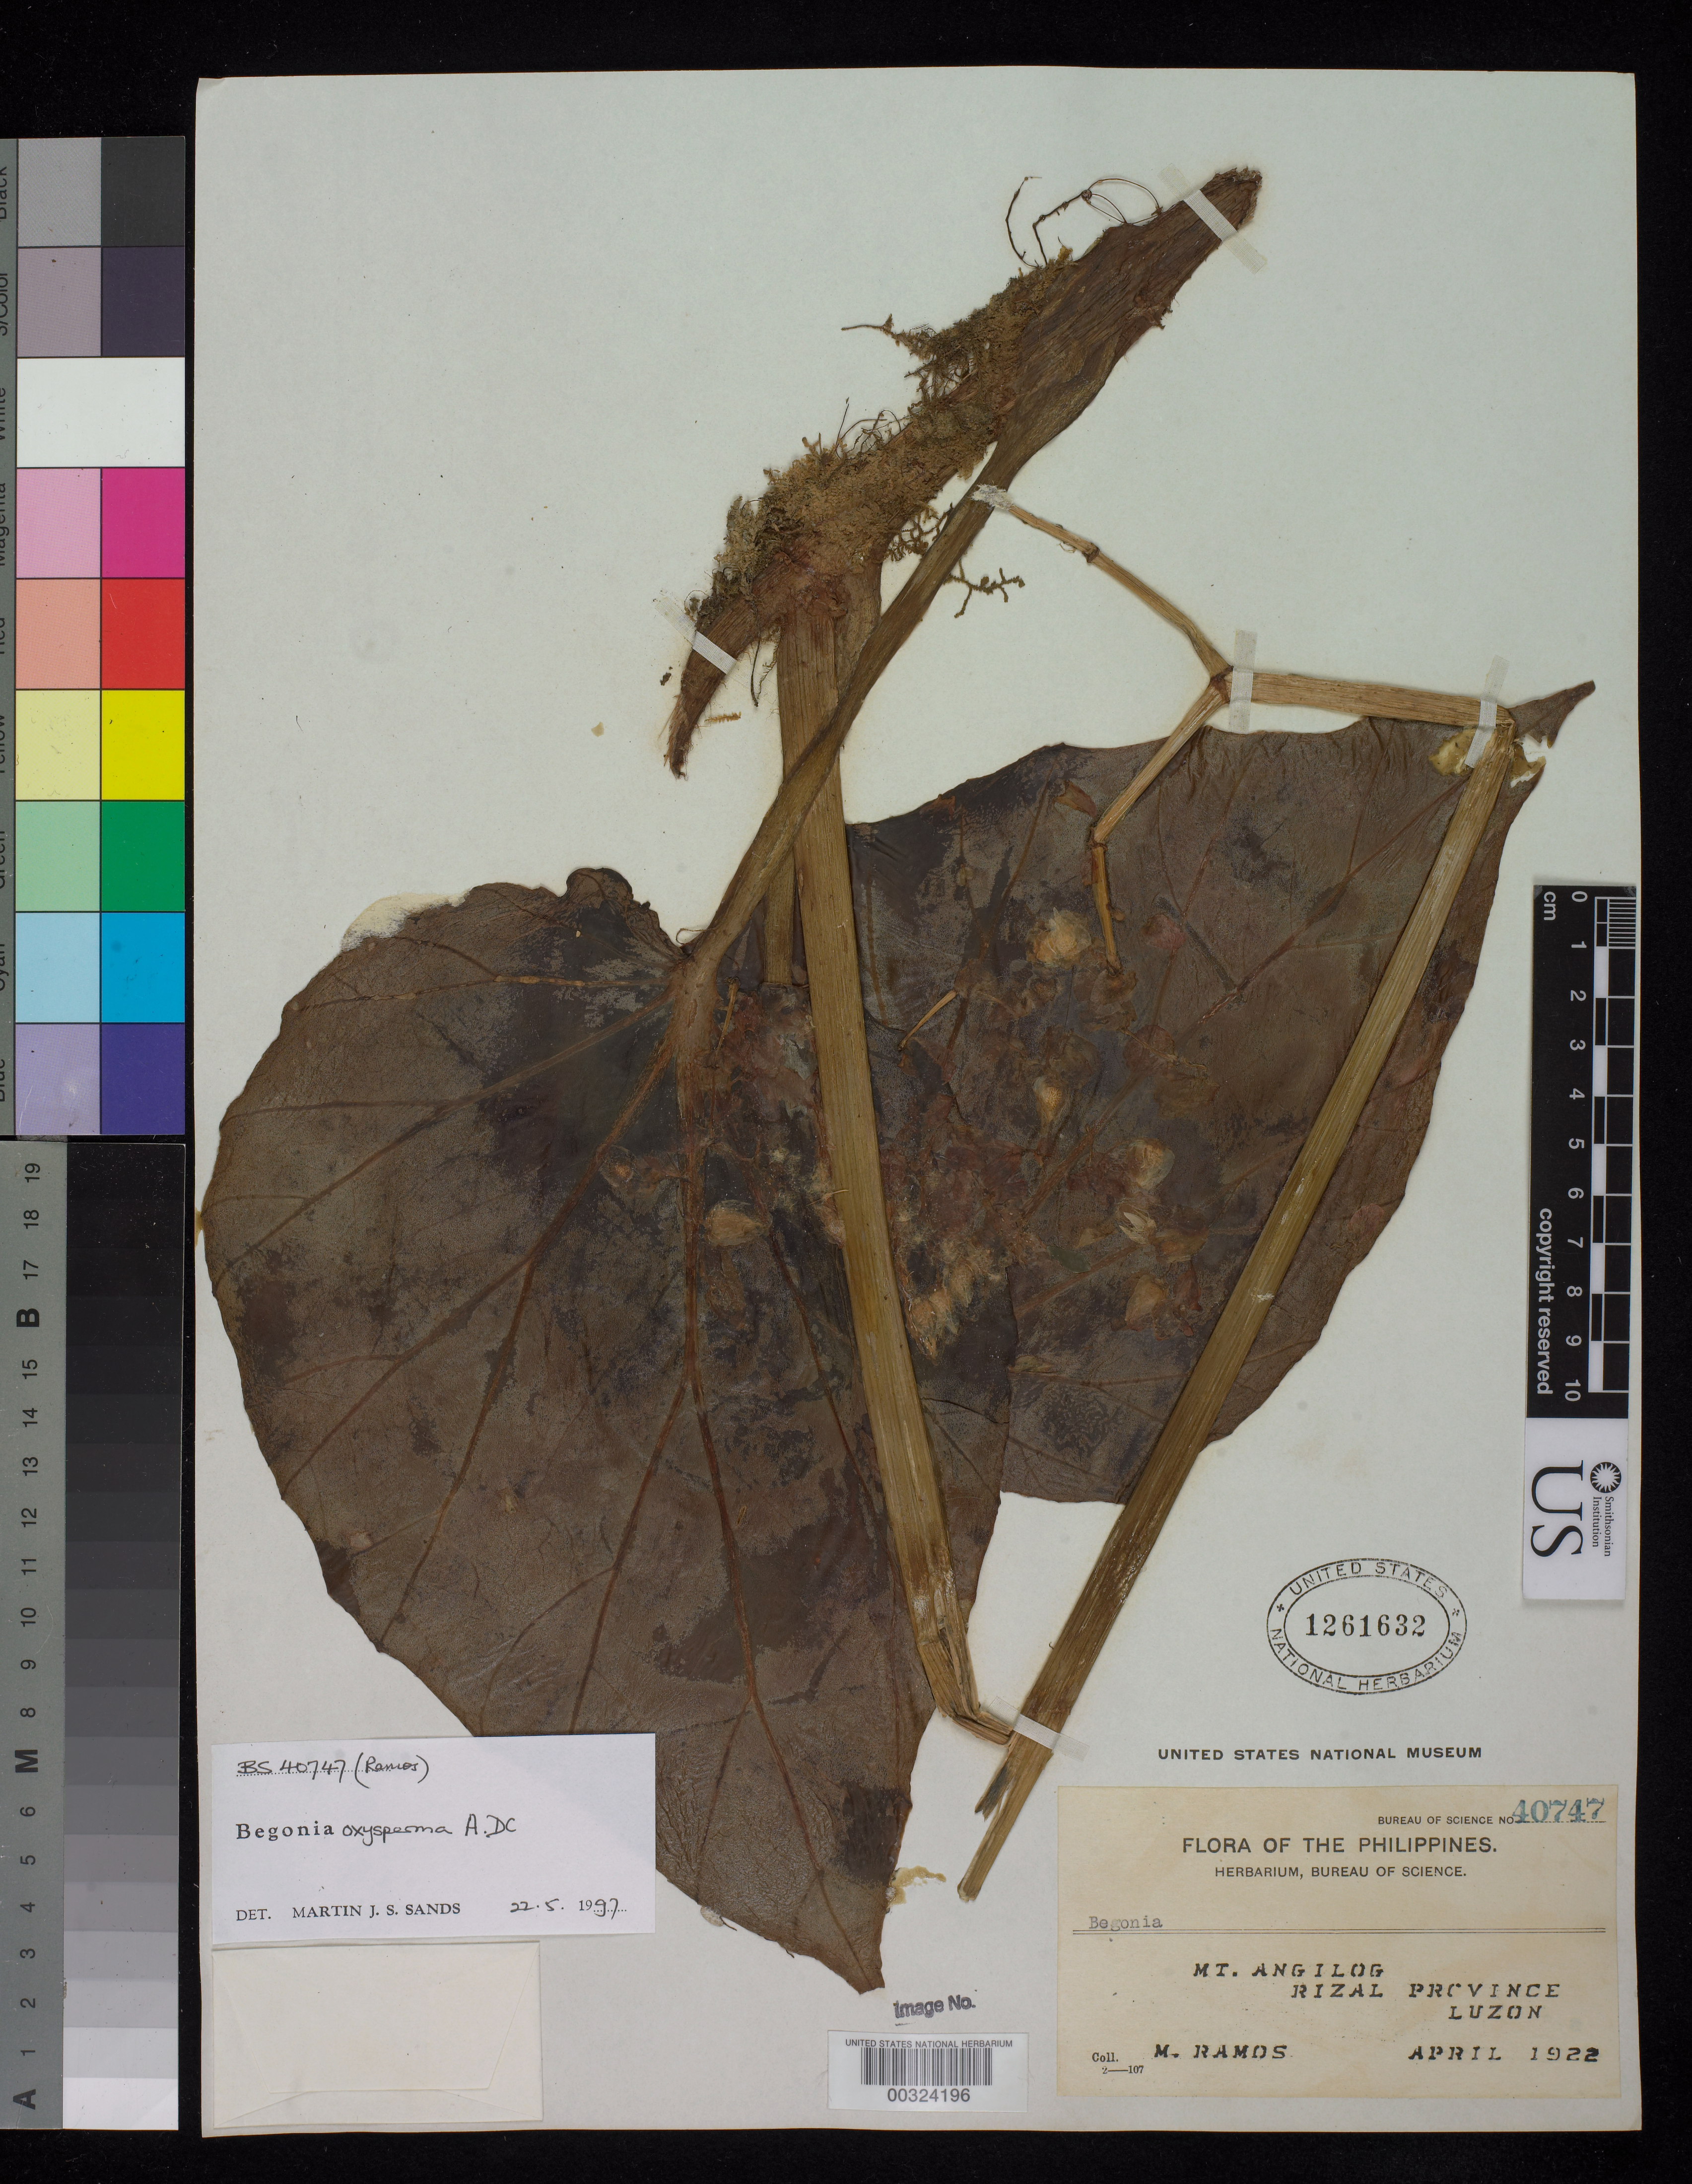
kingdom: Plantae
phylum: Tracheophyta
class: Magnoliopsida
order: Cucurbitales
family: Begoniaceae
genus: Begonia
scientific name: Begonia oxysperma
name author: A. DC.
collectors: M. Ramos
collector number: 40747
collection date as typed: Apr 1922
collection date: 1922-04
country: Philippines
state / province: Calabarzon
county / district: Rizal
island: Luzon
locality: Mt. angilog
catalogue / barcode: US 1261632